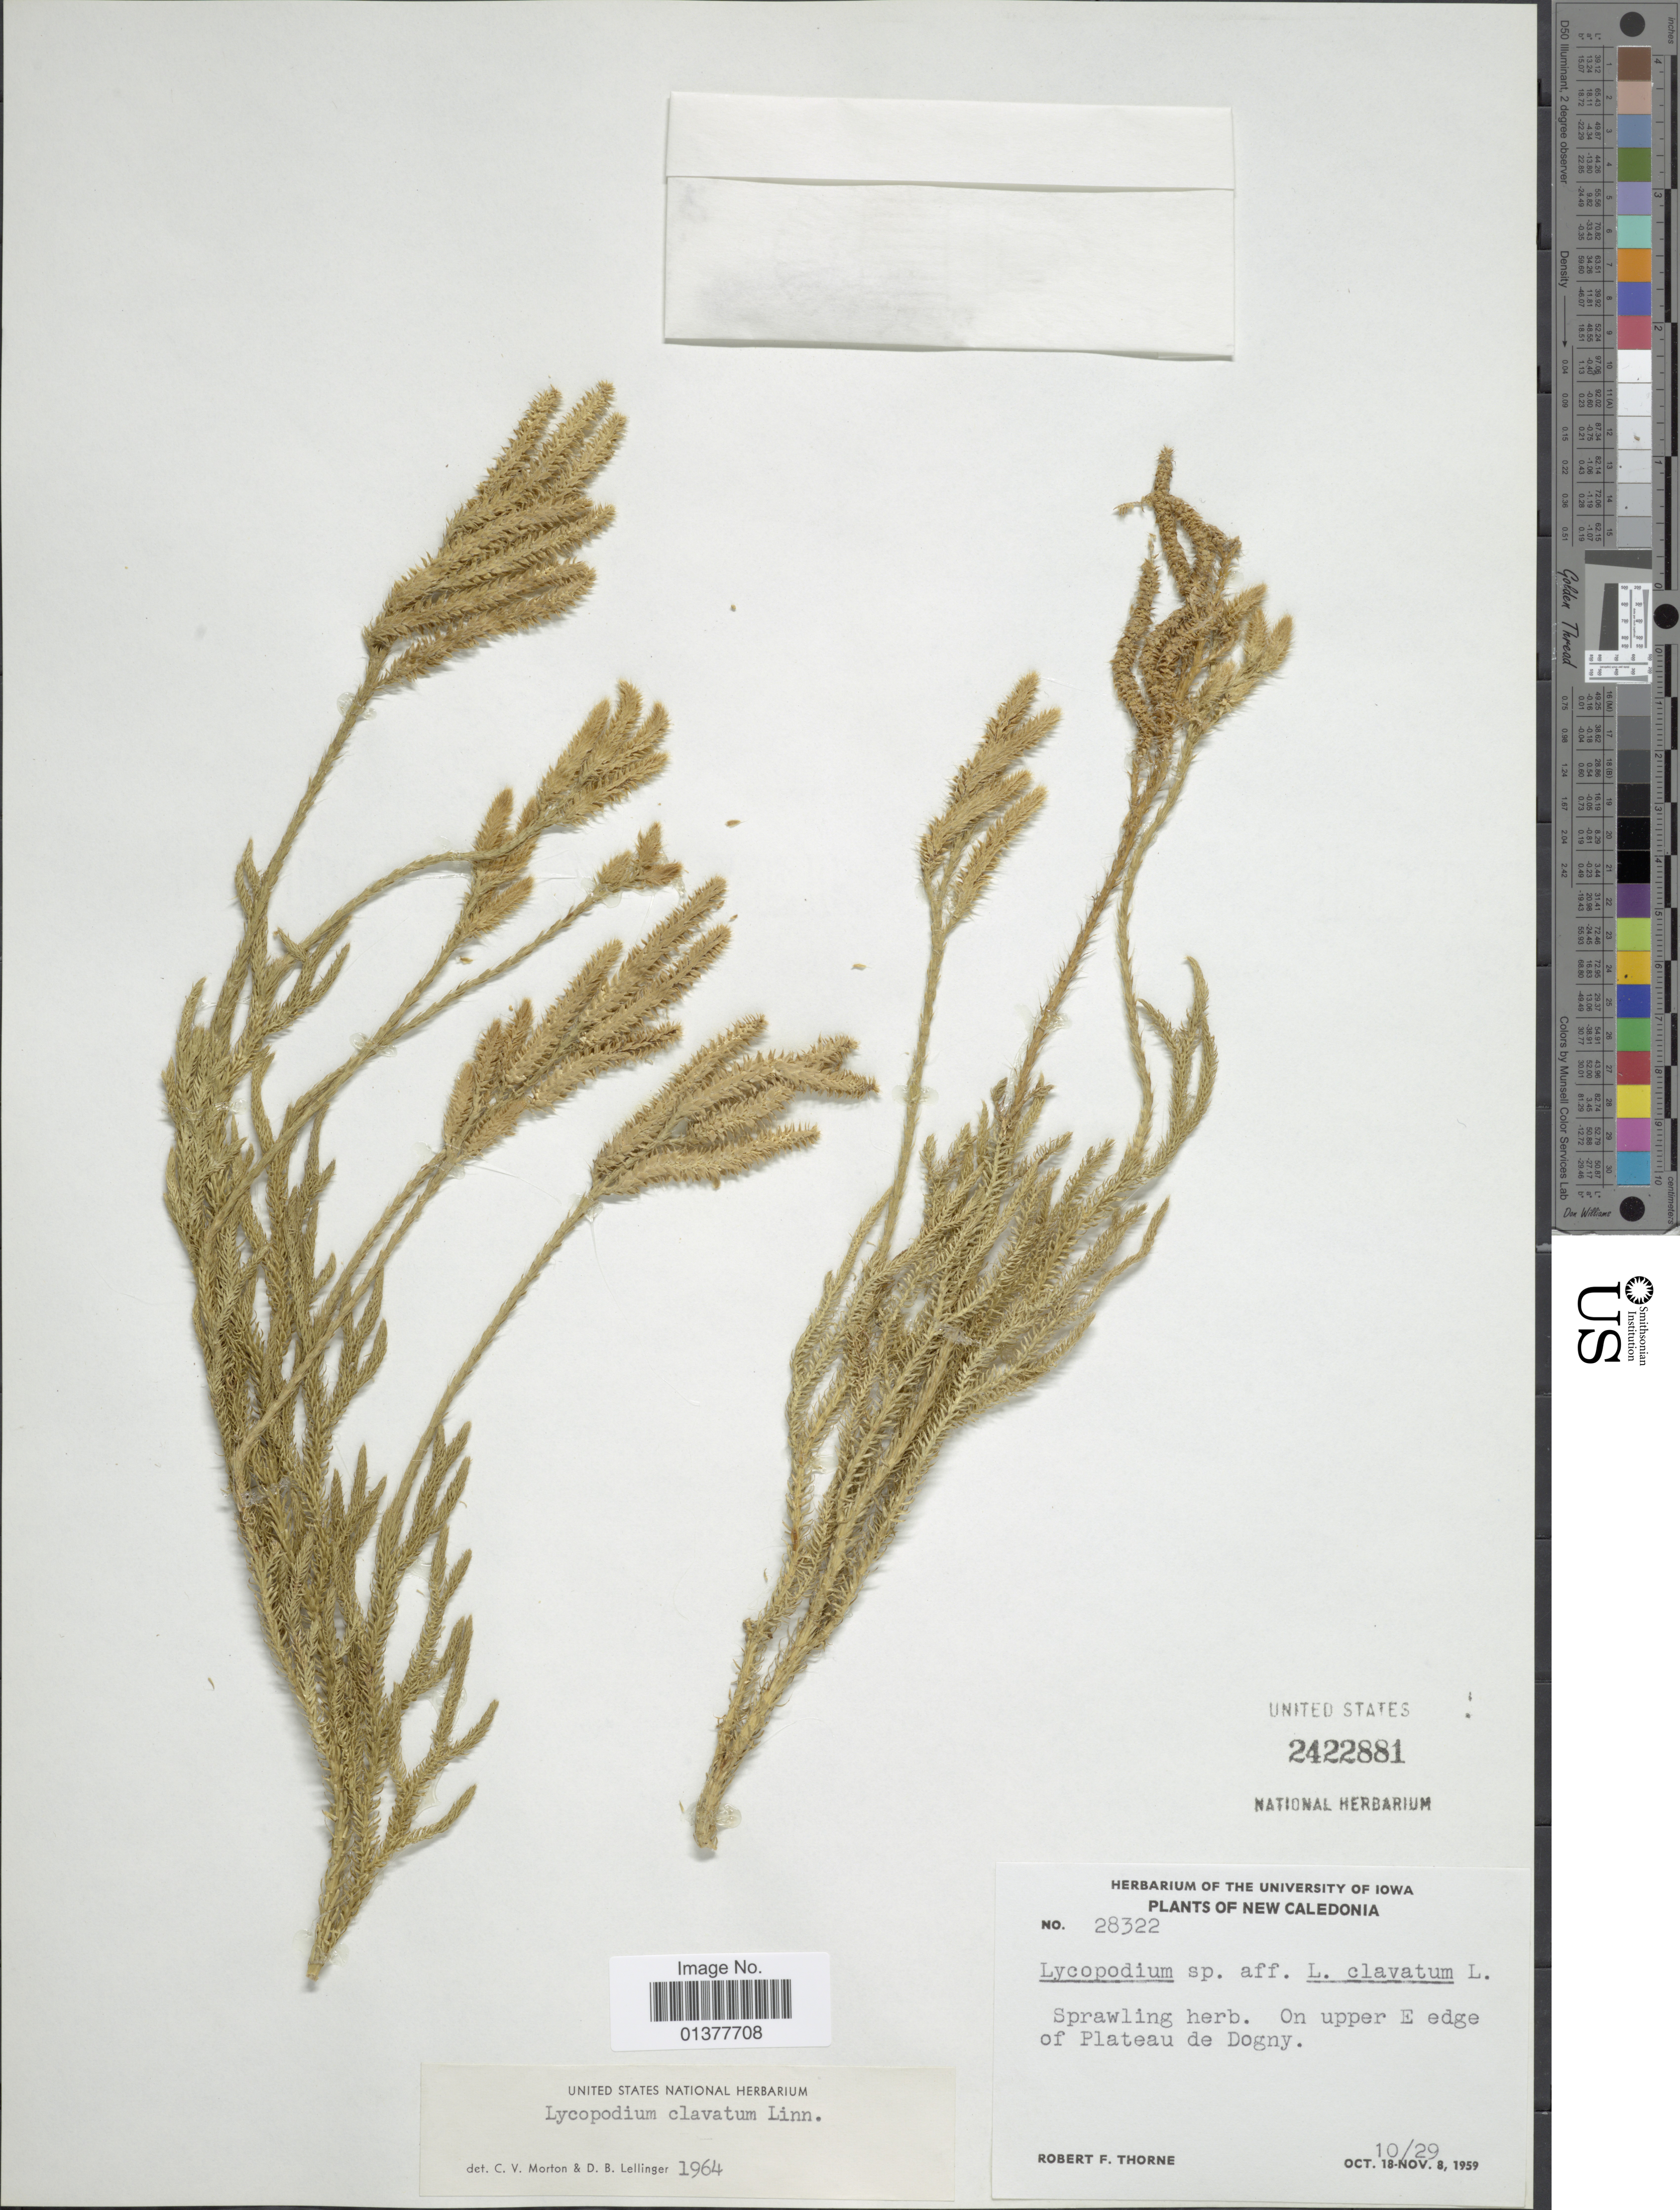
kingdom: Plantae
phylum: Tracheophyta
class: Lycopodiopsida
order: Lycopodiales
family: Lycopodiaceae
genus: Lycopodium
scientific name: Lycopodium clavatum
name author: L.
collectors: R. F. Thorne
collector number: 28322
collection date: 1959-10-29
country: New Caledonia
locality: On upper E edge of Plateau de Dogny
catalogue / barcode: US 2422881